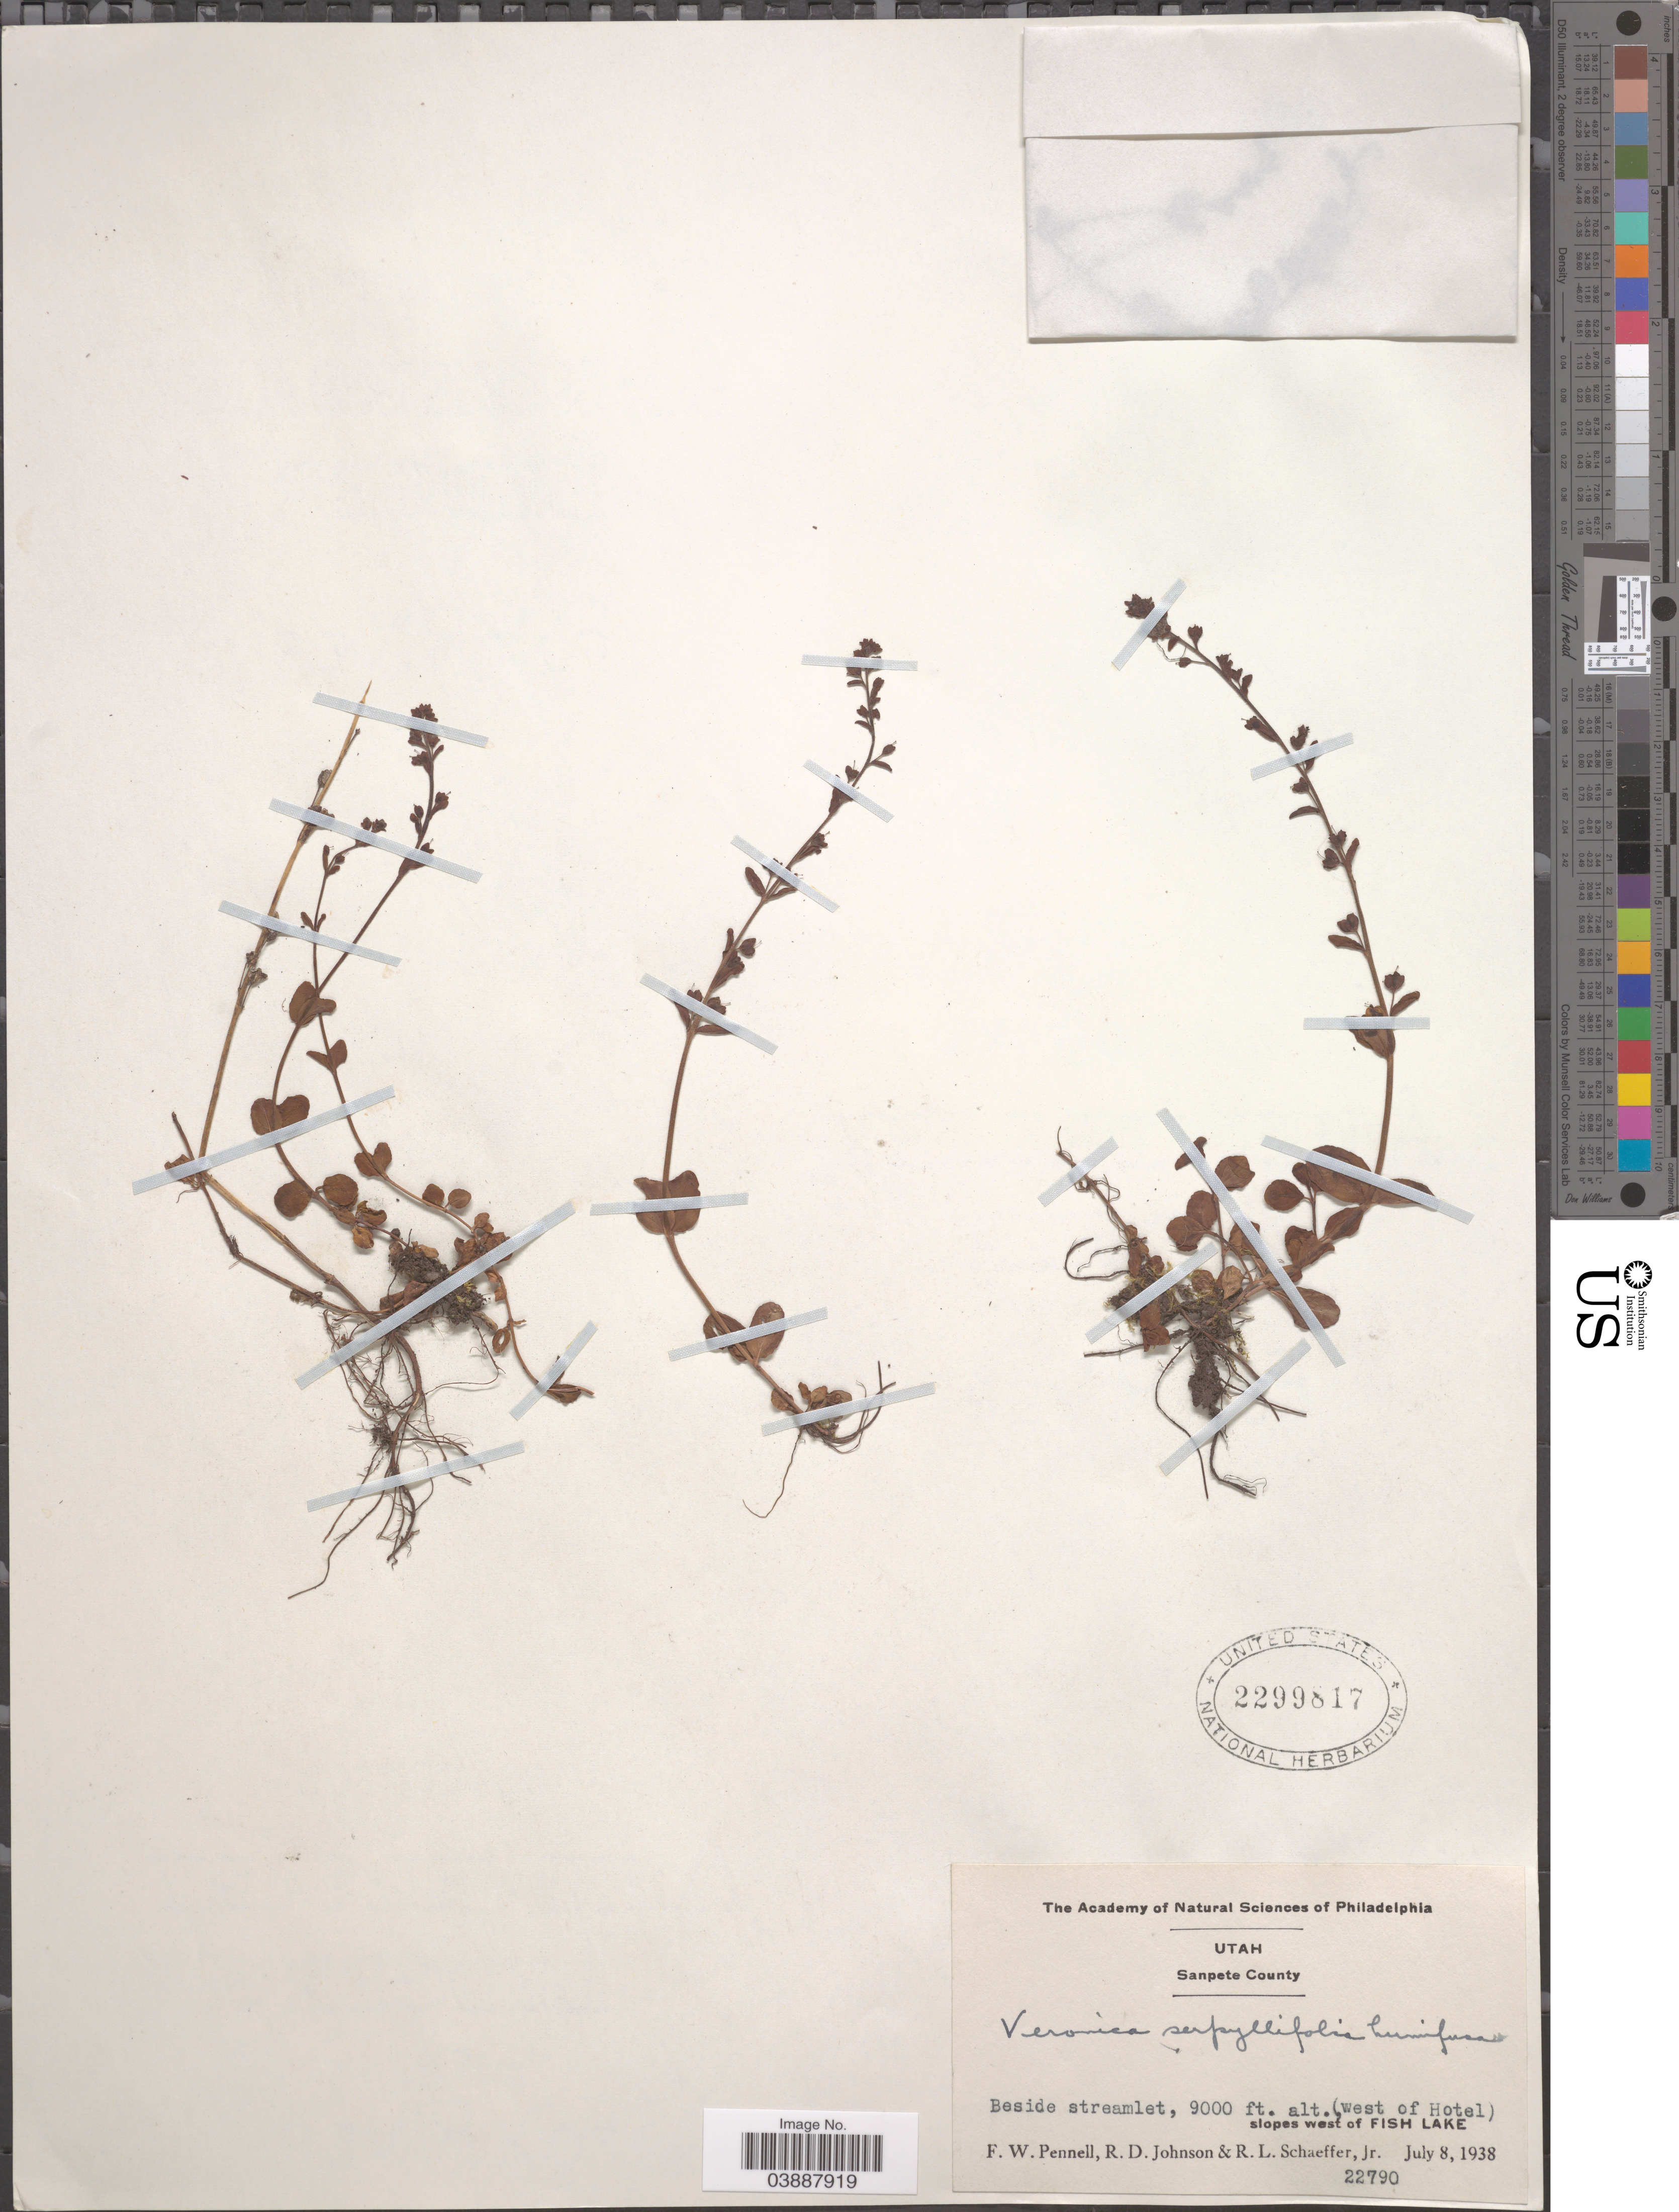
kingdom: Plantae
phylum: Tracheophyta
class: Magnoliopsida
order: Lamiales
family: Plantaginaceae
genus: Veronica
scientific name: Veronica serpyllifolia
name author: L.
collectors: F. W. Pennell, R. D. Johnson & R. L. Schaeffer Jr.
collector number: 22790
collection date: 1938-07-08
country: United States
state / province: Utah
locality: Sanpete County. Beside streamlet, (West of Hotel). slopes west of Fish Lake.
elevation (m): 2743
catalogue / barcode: US 2299817